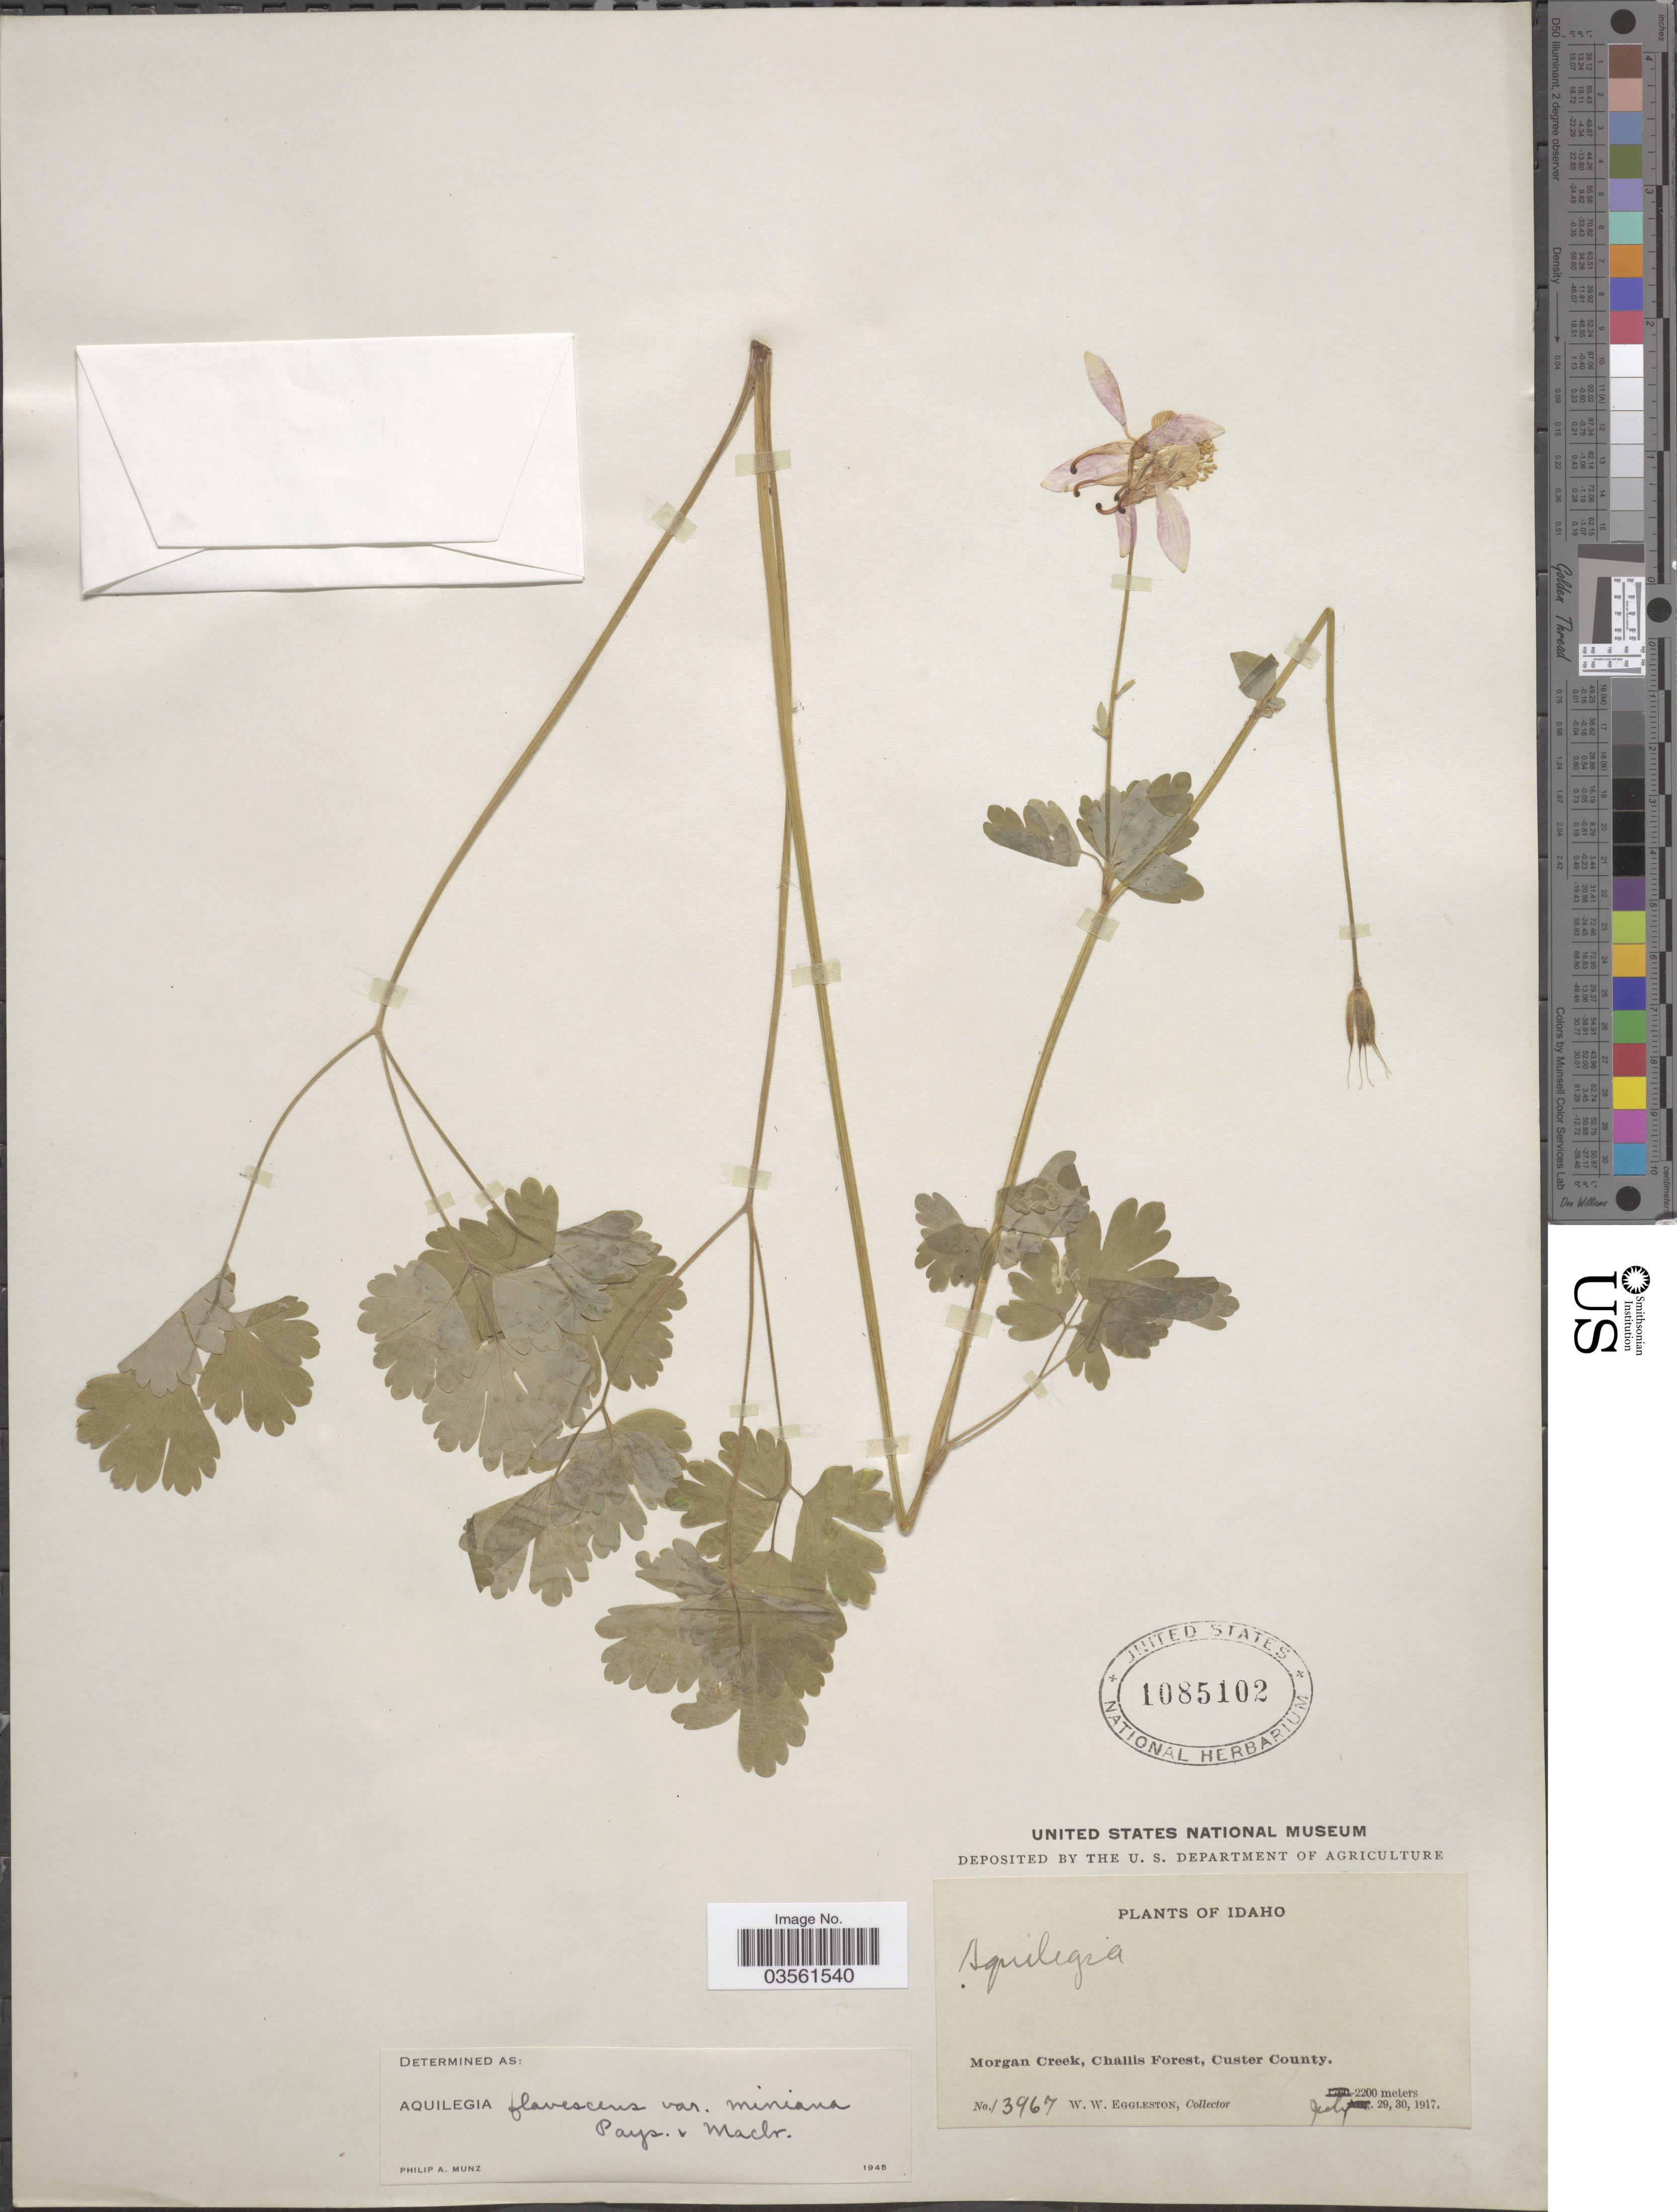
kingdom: Plantae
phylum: Tracheophyta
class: Magnoliopsida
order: Ranunculales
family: Ranunculaceae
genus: Aquilegia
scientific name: Aquilegia flavescens var. miniana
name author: J.F. Macbr. & Payson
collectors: W. W. Eggleston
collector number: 13967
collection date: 1917-07-29/1917-07-30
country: United States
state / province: Idaho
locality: Morgan Creek, Challis Forest, Custer County.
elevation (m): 2200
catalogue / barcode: US 1085102